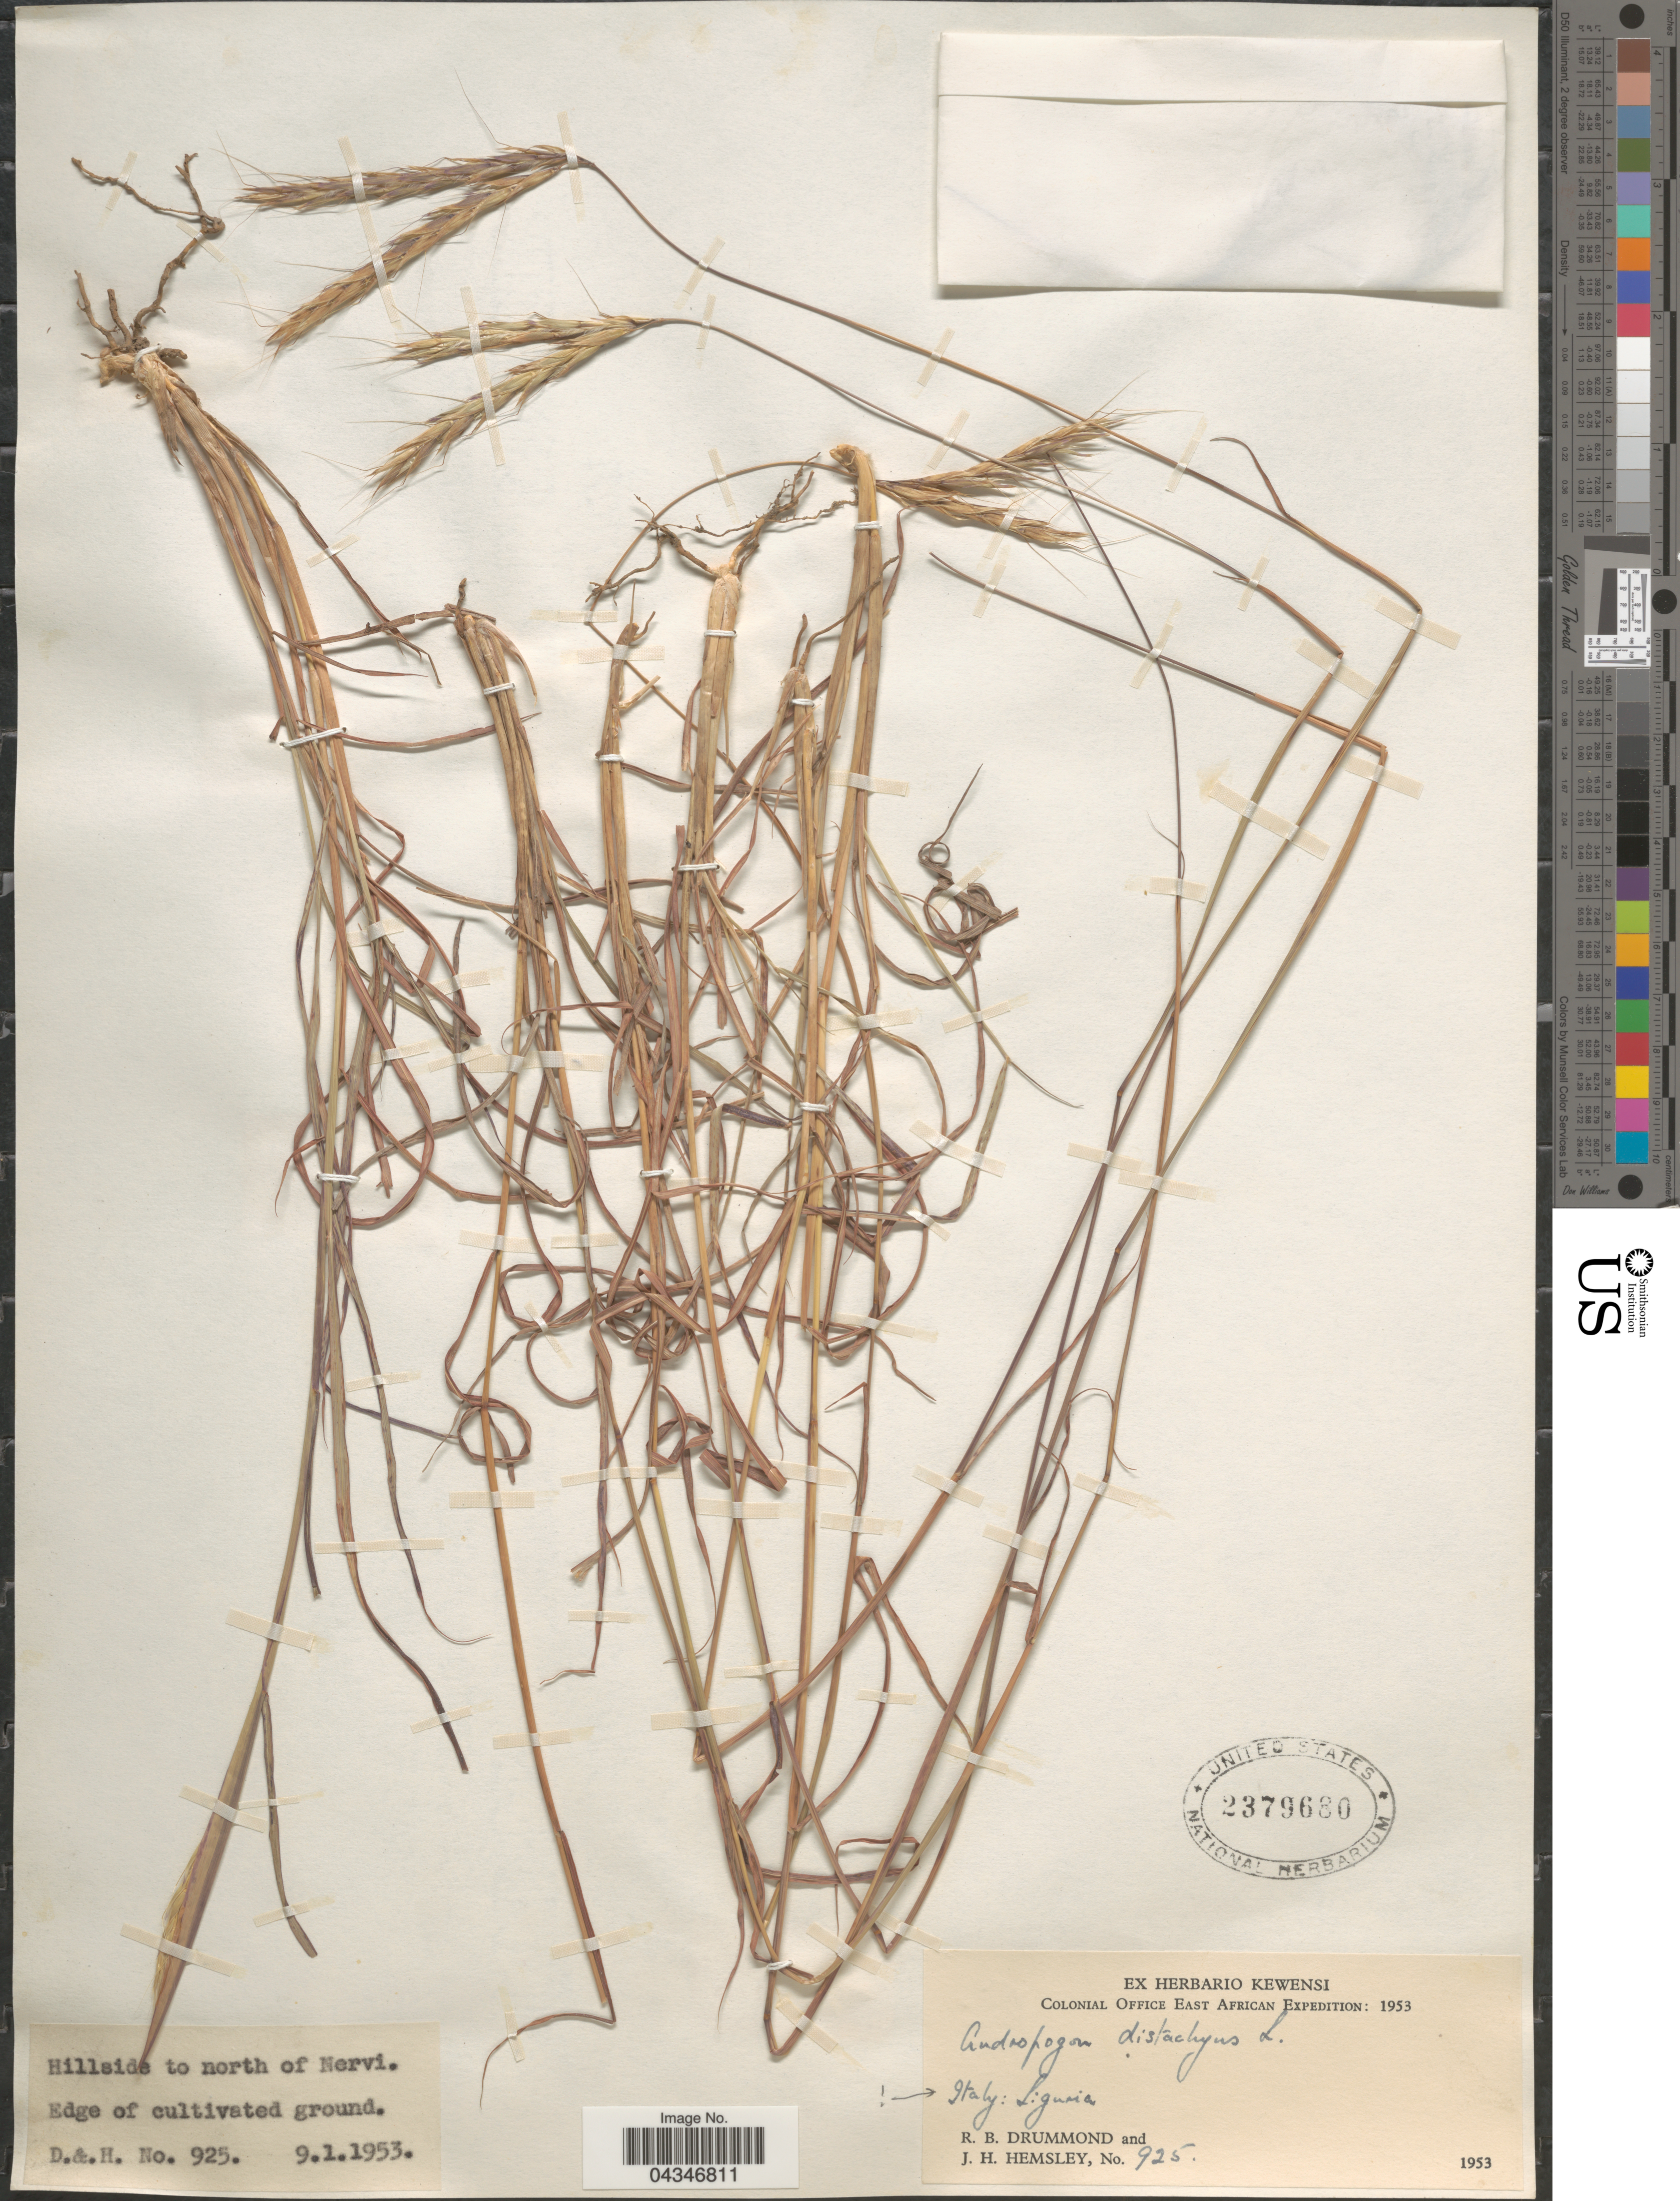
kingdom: Plantae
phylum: Tracheophyta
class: Liliopsida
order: Poales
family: Poaceae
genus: Andropogon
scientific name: Andropogon distachyos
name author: L.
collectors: R. Drummond & J. H. Hemsley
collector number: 925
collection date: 1953-01-09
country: Italy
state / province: Liguria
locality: Colonial Office East African Expedition: 1953. Hillside to north of Nervi.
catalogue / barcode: US 2379680